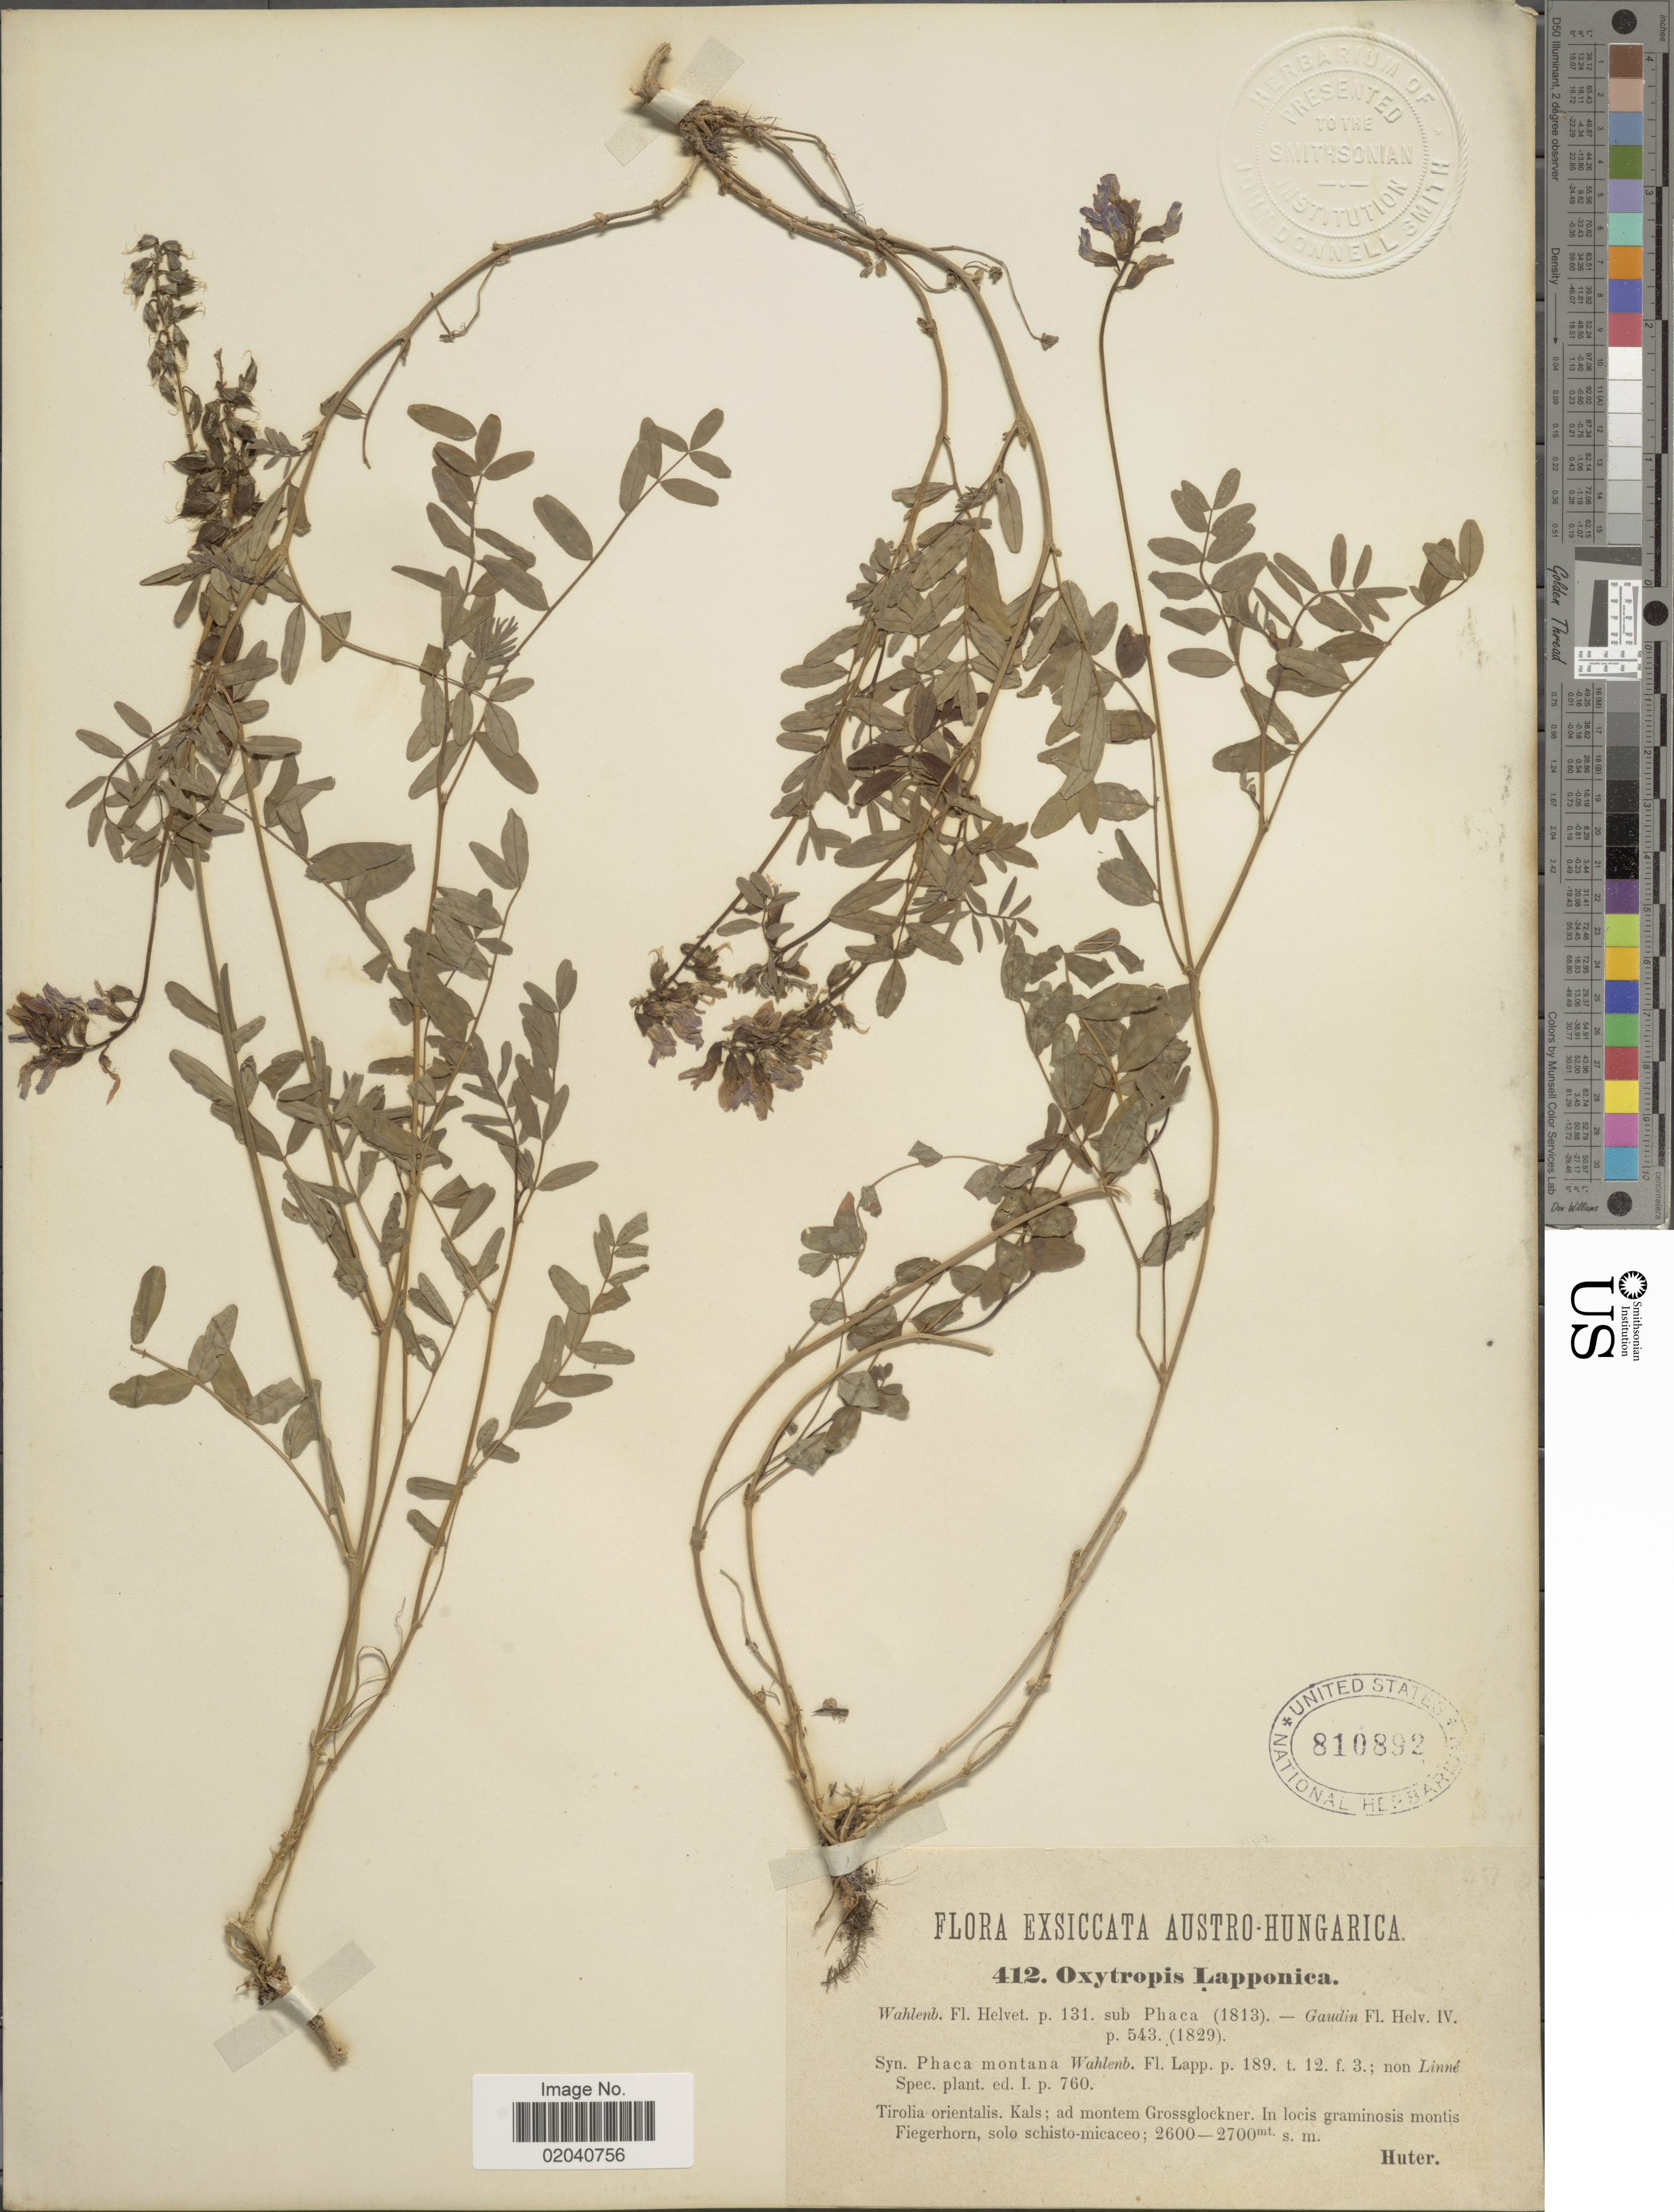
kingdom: Plantae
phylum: Tracheophyta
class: Magnoliopsida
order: Fabales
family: Fabaceae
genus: Oxytropis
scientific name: Oxytropis lapponica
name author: (Wahlenb.) Gay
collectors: -. Huter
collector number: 412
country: Austria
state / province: Tirol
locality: Tirolia orientalis. Kals; ad montem Grossglockner. In locis graminosis montis Fiegerhorn, solo schisto-micaceo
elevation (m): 2600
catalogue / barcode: US 810892